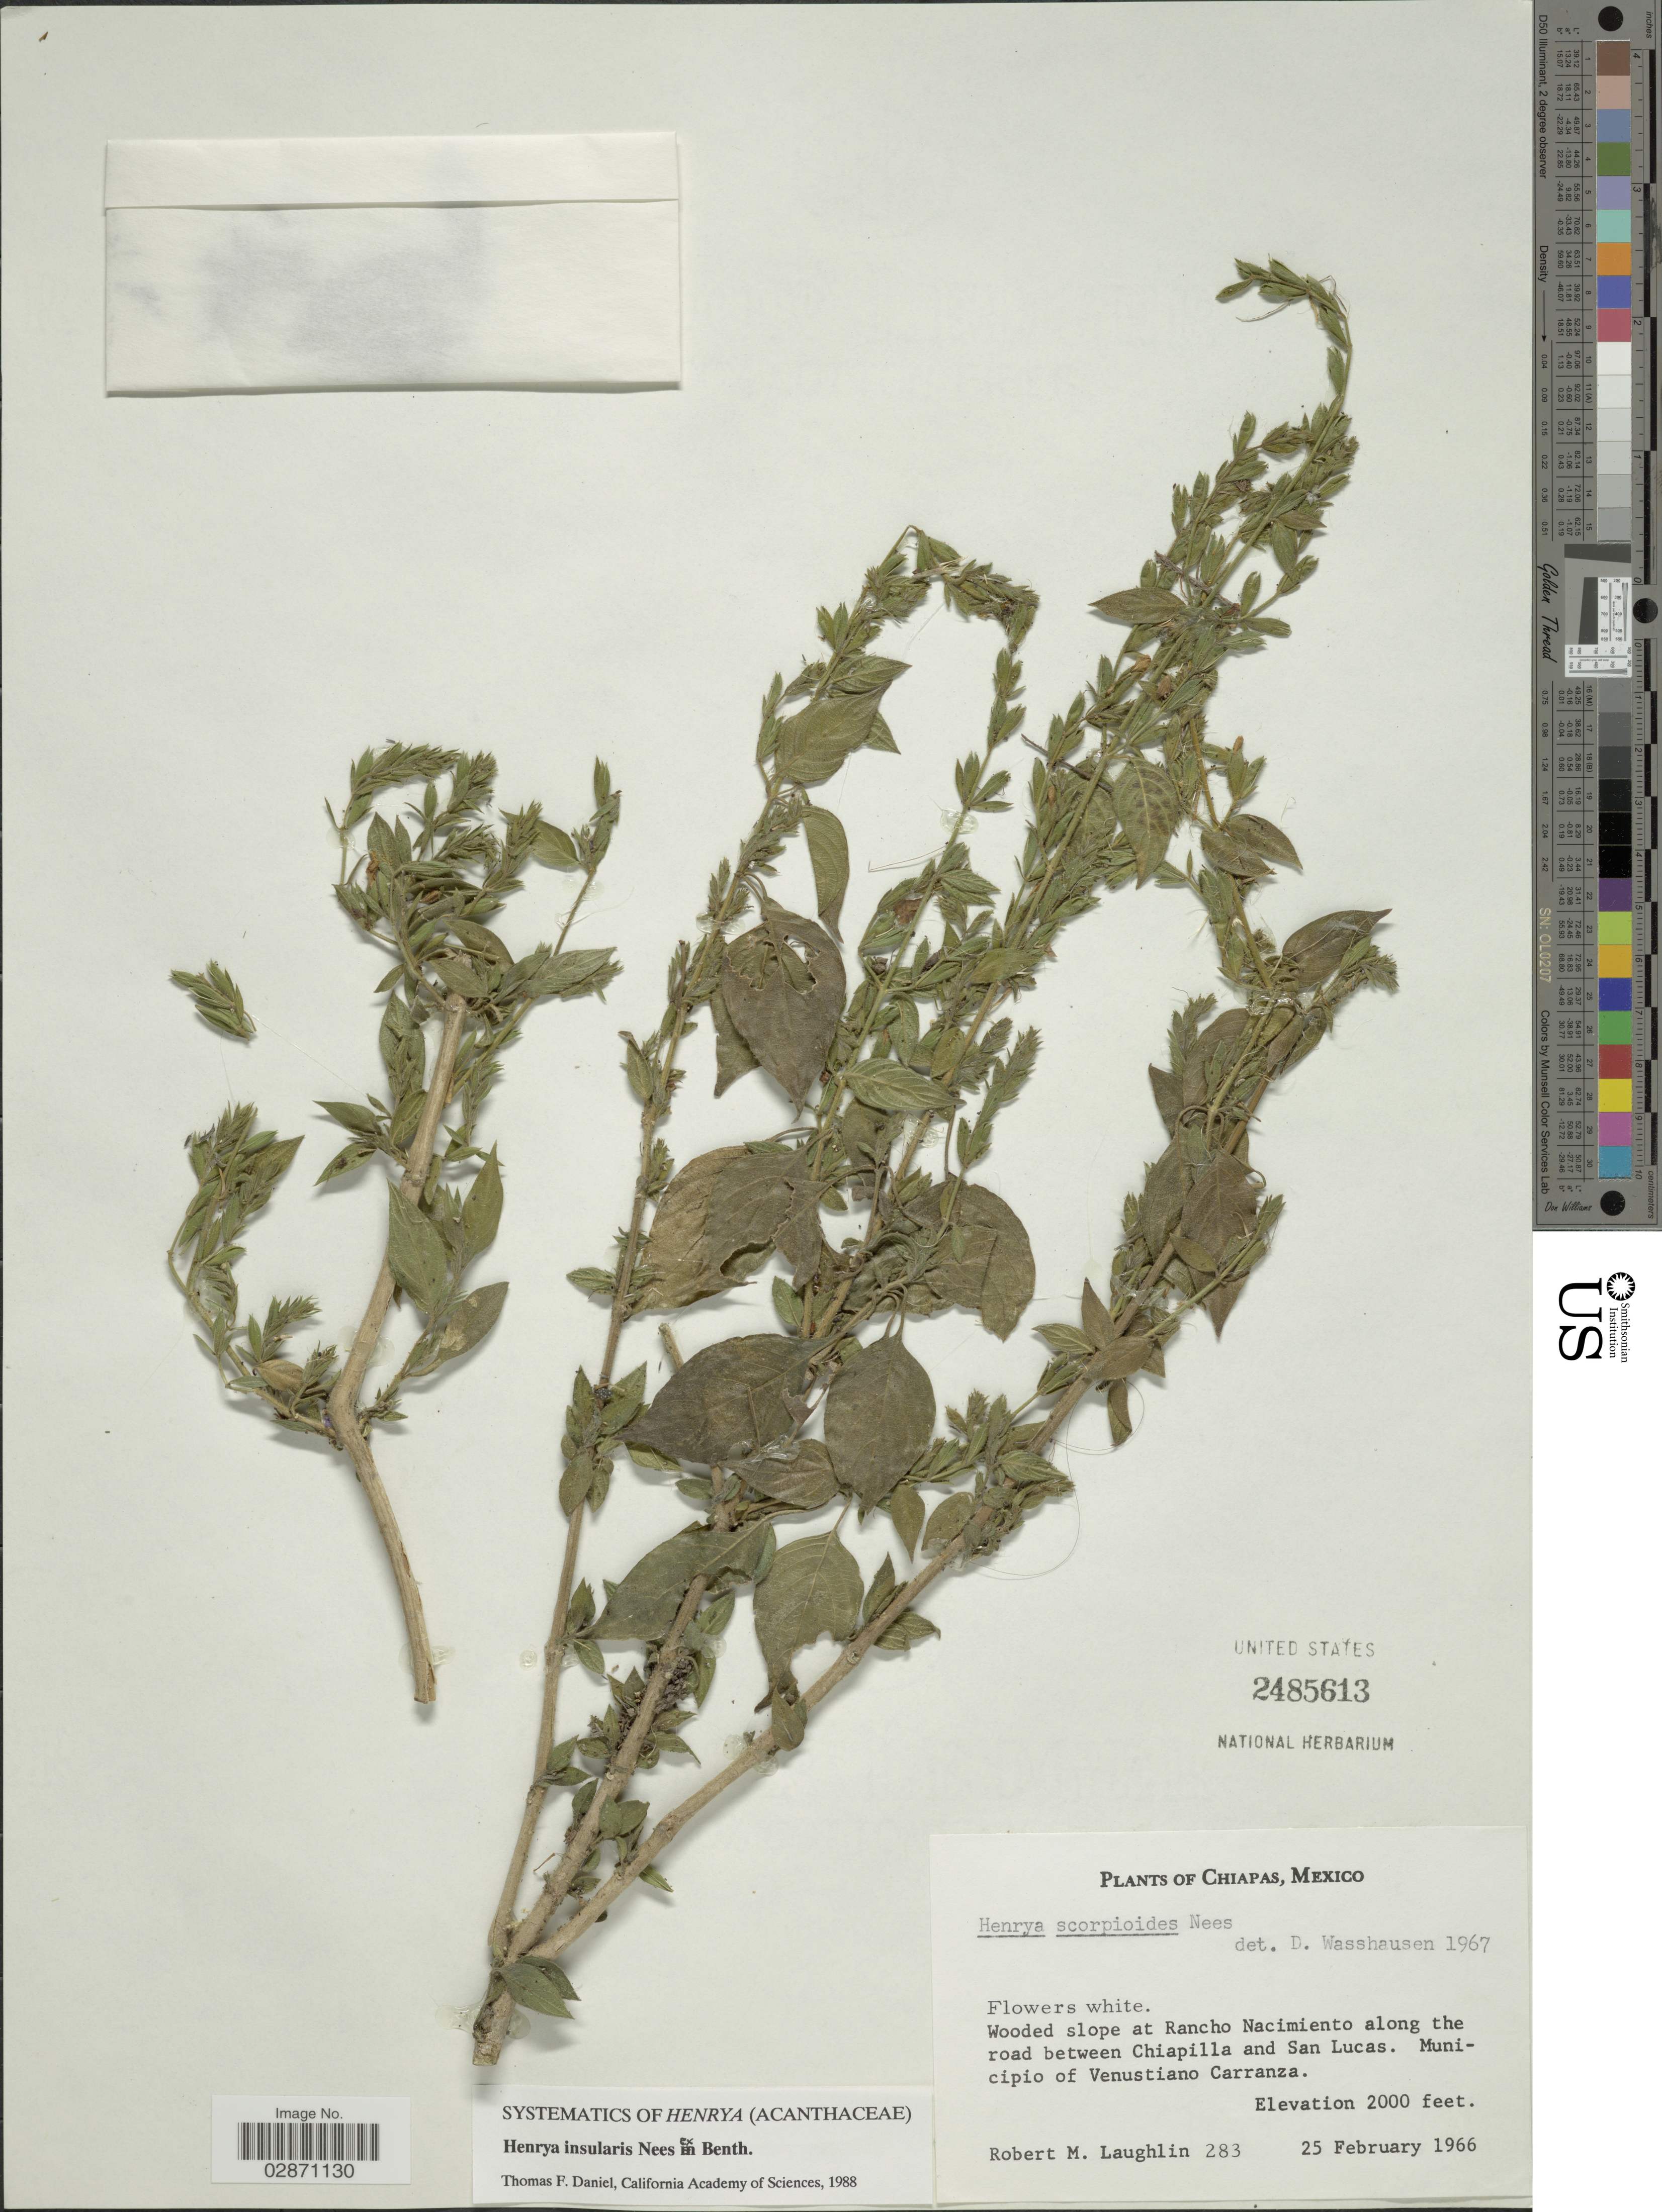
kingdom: Plantae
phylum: Tracheophyta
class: Magnoliopsida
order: Lamiales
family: Acanthaceae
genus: Henrya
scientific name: Henrya insularis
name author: Nees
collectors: R. M. Laughlin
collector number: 283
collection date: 1966-02-25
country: Mexico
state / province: Chiapas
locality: Wooded slope at Rancho Nacimiento along the road between Chiapilla and San Lucas. Municipio of Venustiano Carranza.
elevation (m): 610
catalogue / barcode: US 2485613